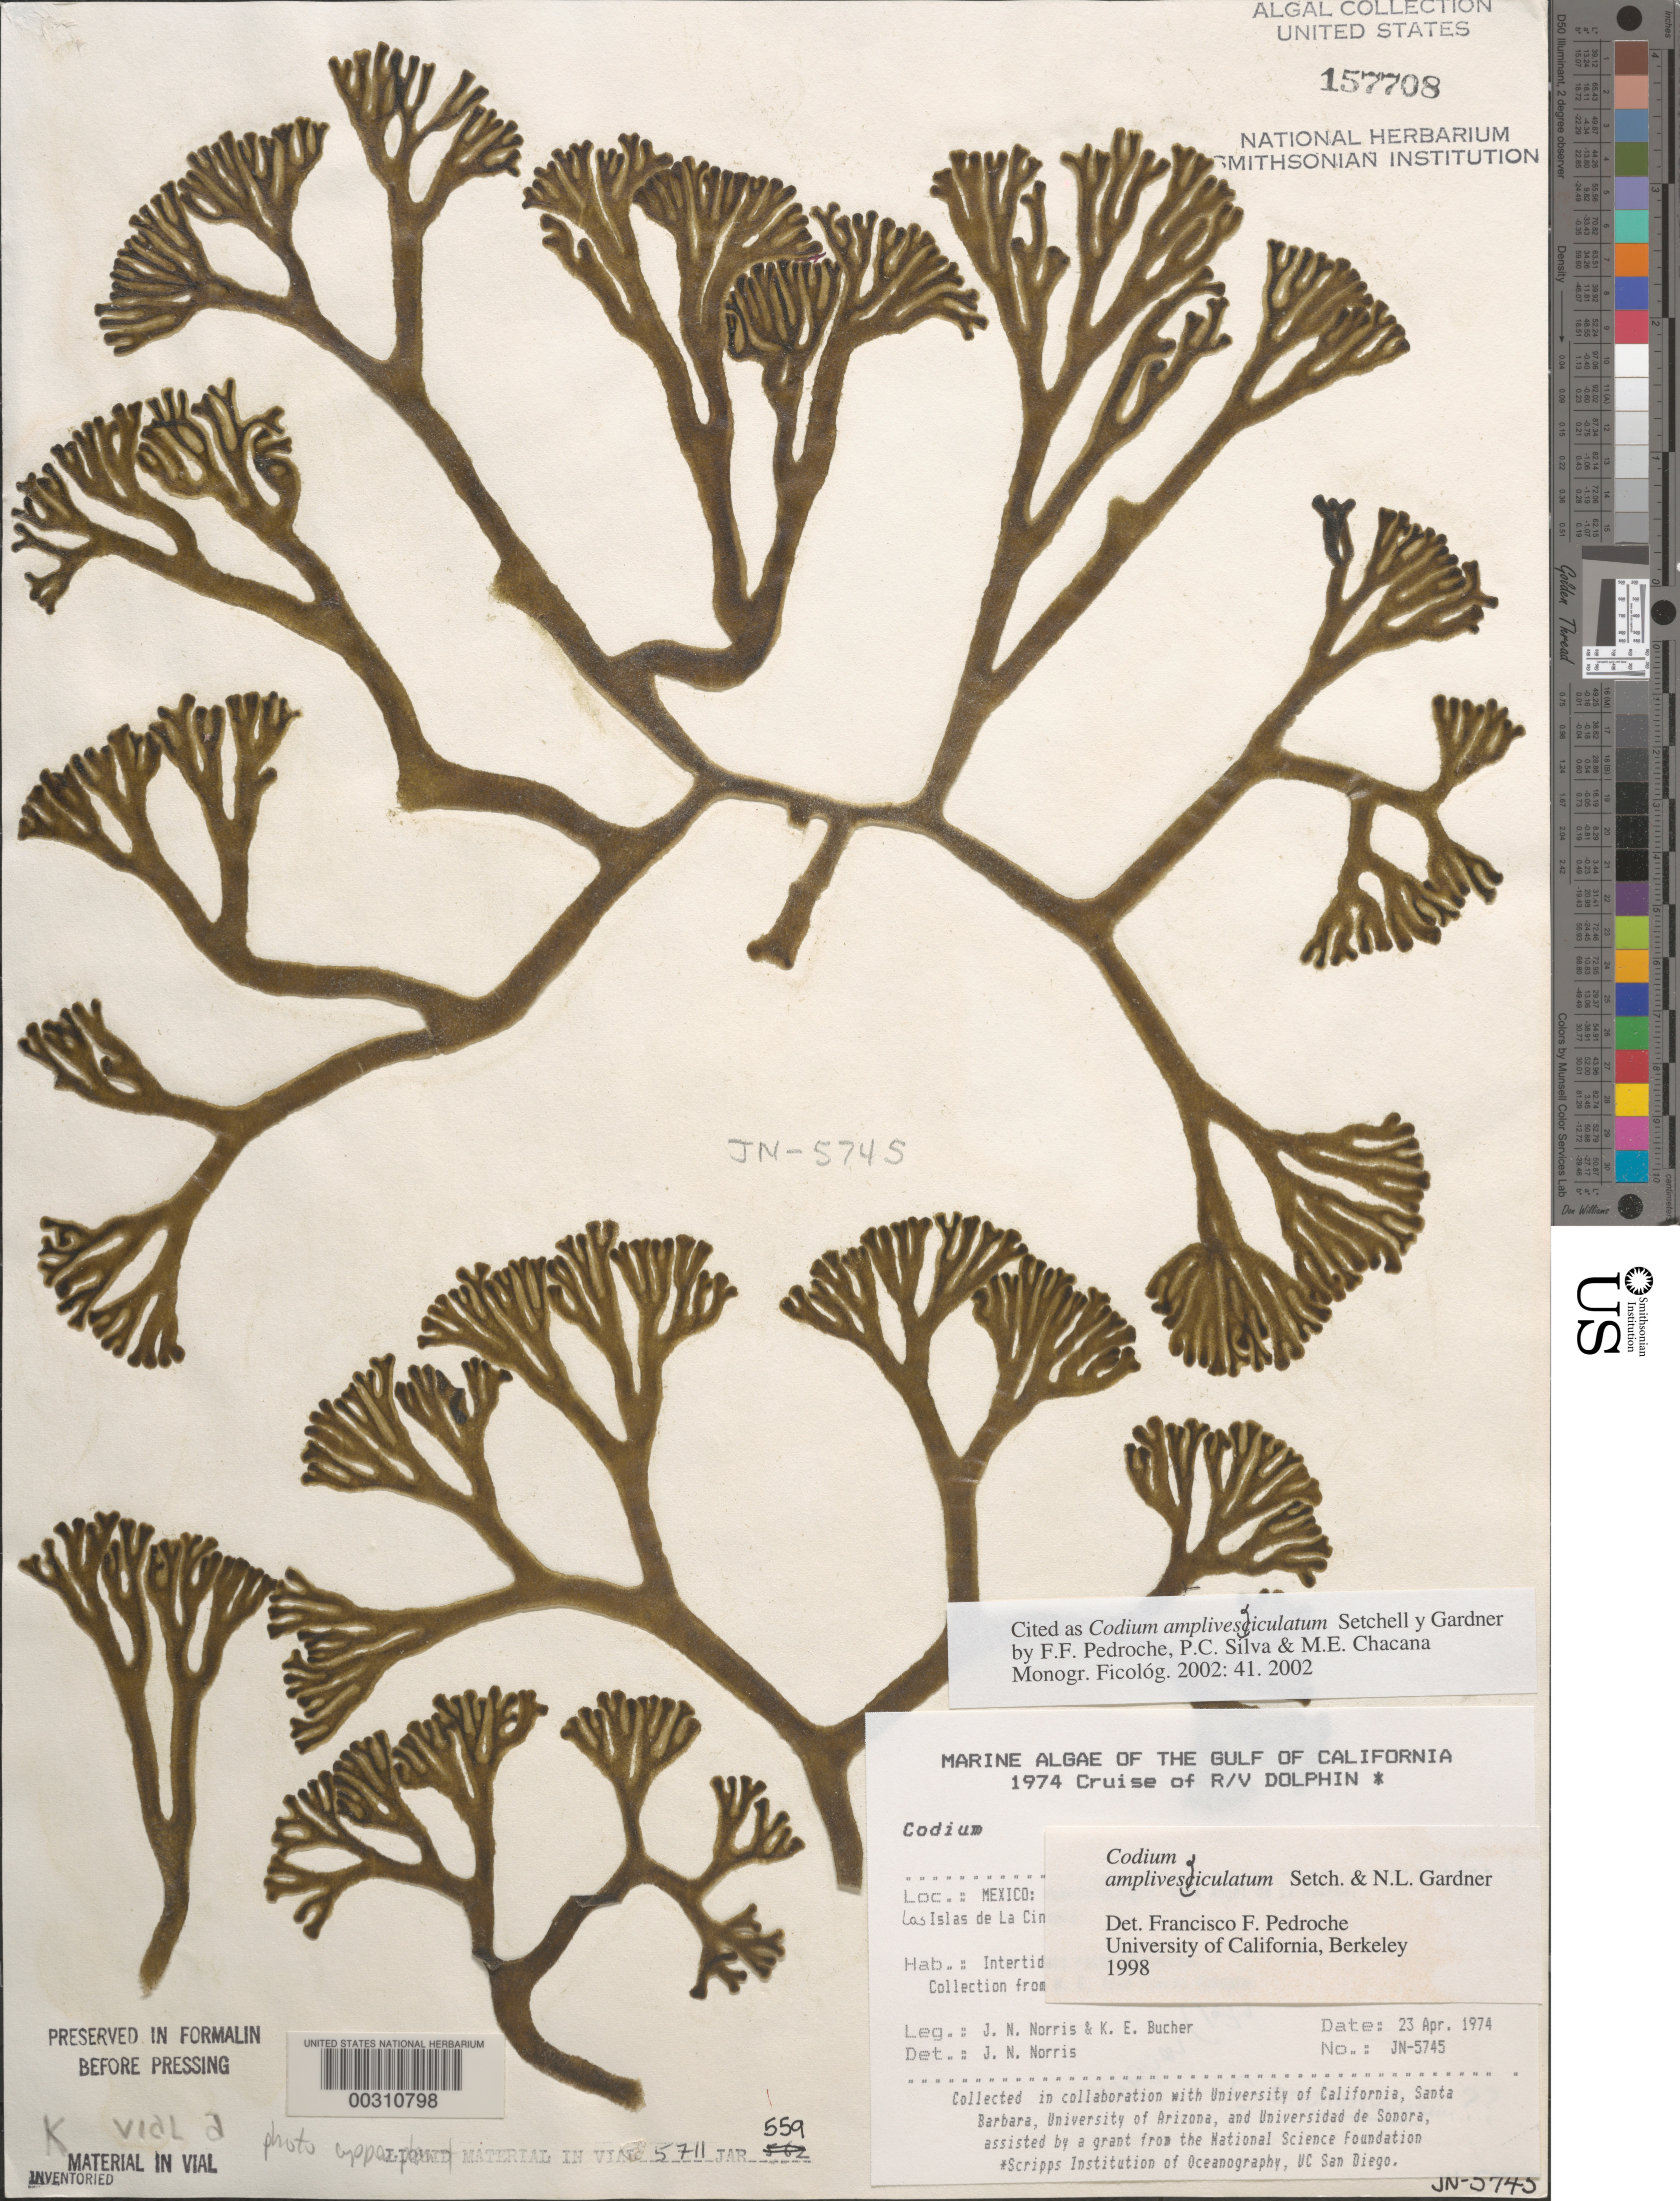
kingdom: Plantae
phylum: Chlorophyta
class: Ulvophyceae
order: Bryopsidales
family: Codiaceae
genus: Codium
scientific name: Codium amplivesiculatum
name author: Setch. & N.L. Gardner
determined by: Pedroche, F. F.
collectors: J. N. Norris & K. E. Bucher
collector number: JN-5745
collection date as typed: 23 Apr 1974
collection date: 1974-04-23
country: Mexico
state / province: Baja California Norte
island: Isla Angel de la Guarda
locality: Northeast of Puerto Refugio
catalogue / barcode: US 157708